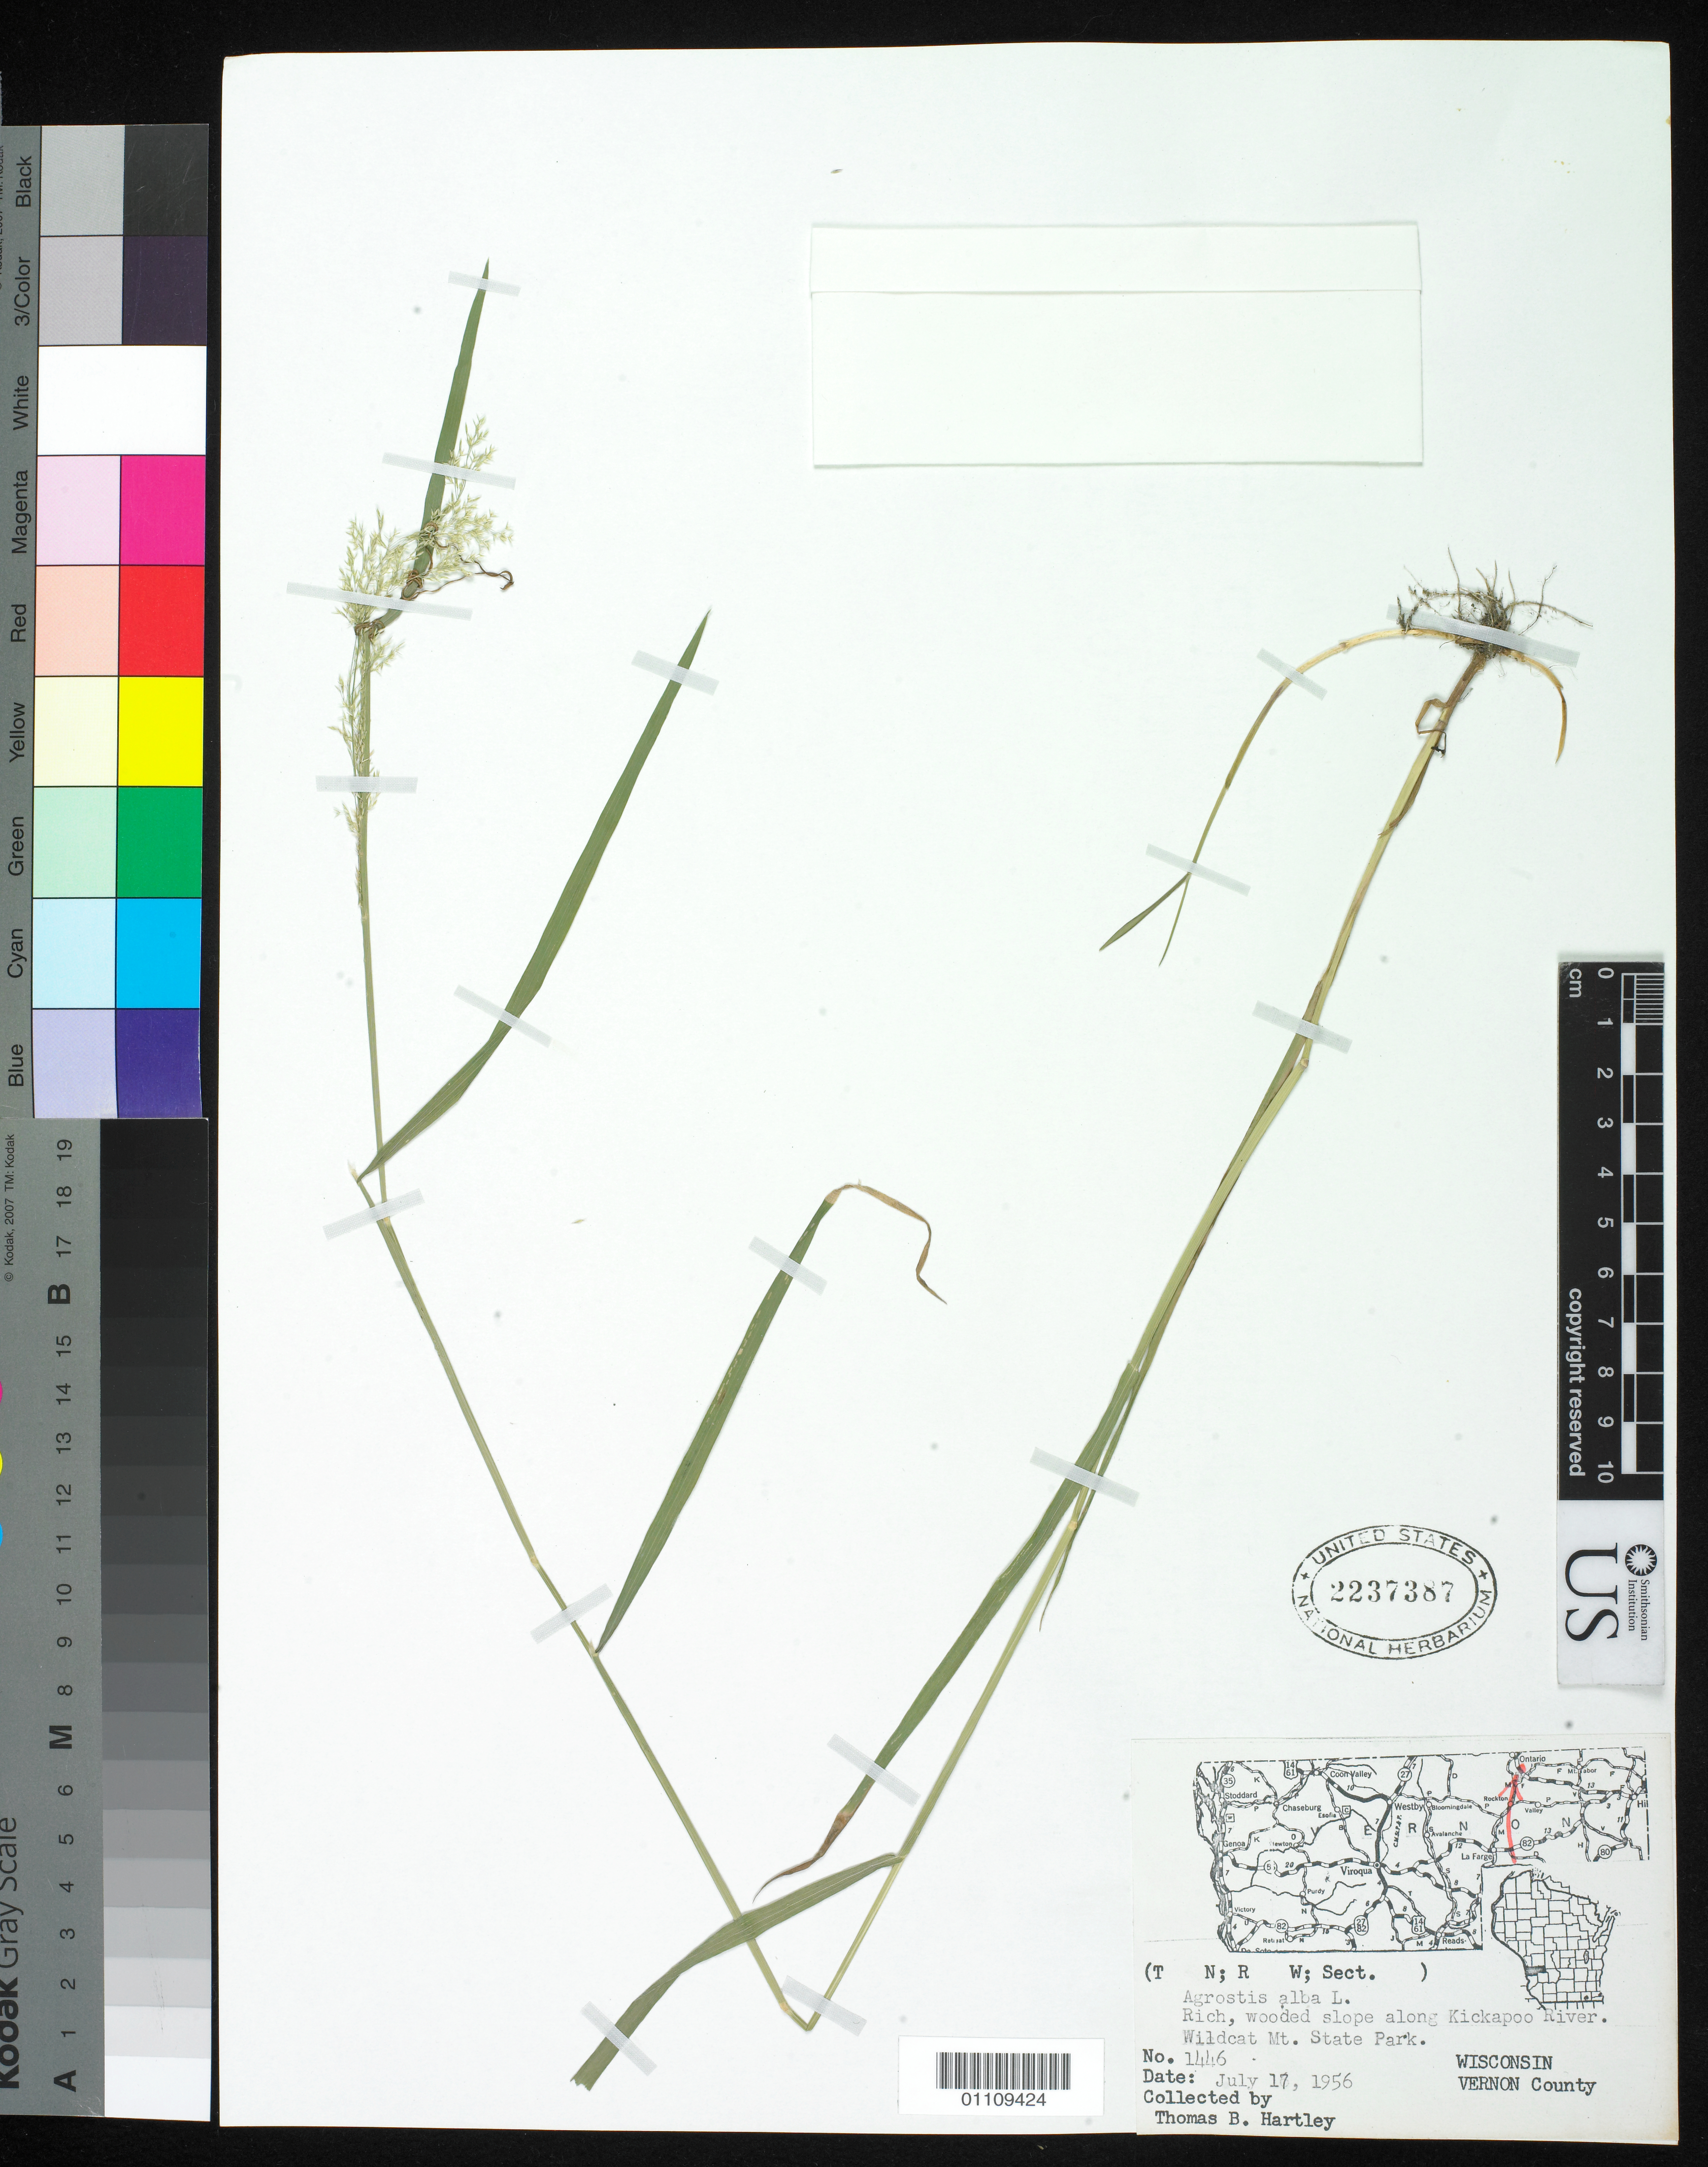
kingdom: Plantae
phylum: Tracheophyta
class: Liliopsida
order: Poales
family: Poaceae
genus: Agrostis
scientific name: Agrostis gigantea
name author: Roth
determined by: Soreng, Robert J., Research Associate (BOT), Smithsonian Institution - National Museum of Natural History (UNITED STATES)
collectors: T. B. Hartley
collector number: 1446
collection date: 1956-07-17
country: United States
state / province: Wisconsin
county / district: Vernon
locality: along Kickapoo River. Wildcat Mt. State Park.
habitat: Rich, wooded slope.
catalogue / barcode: US 2237387